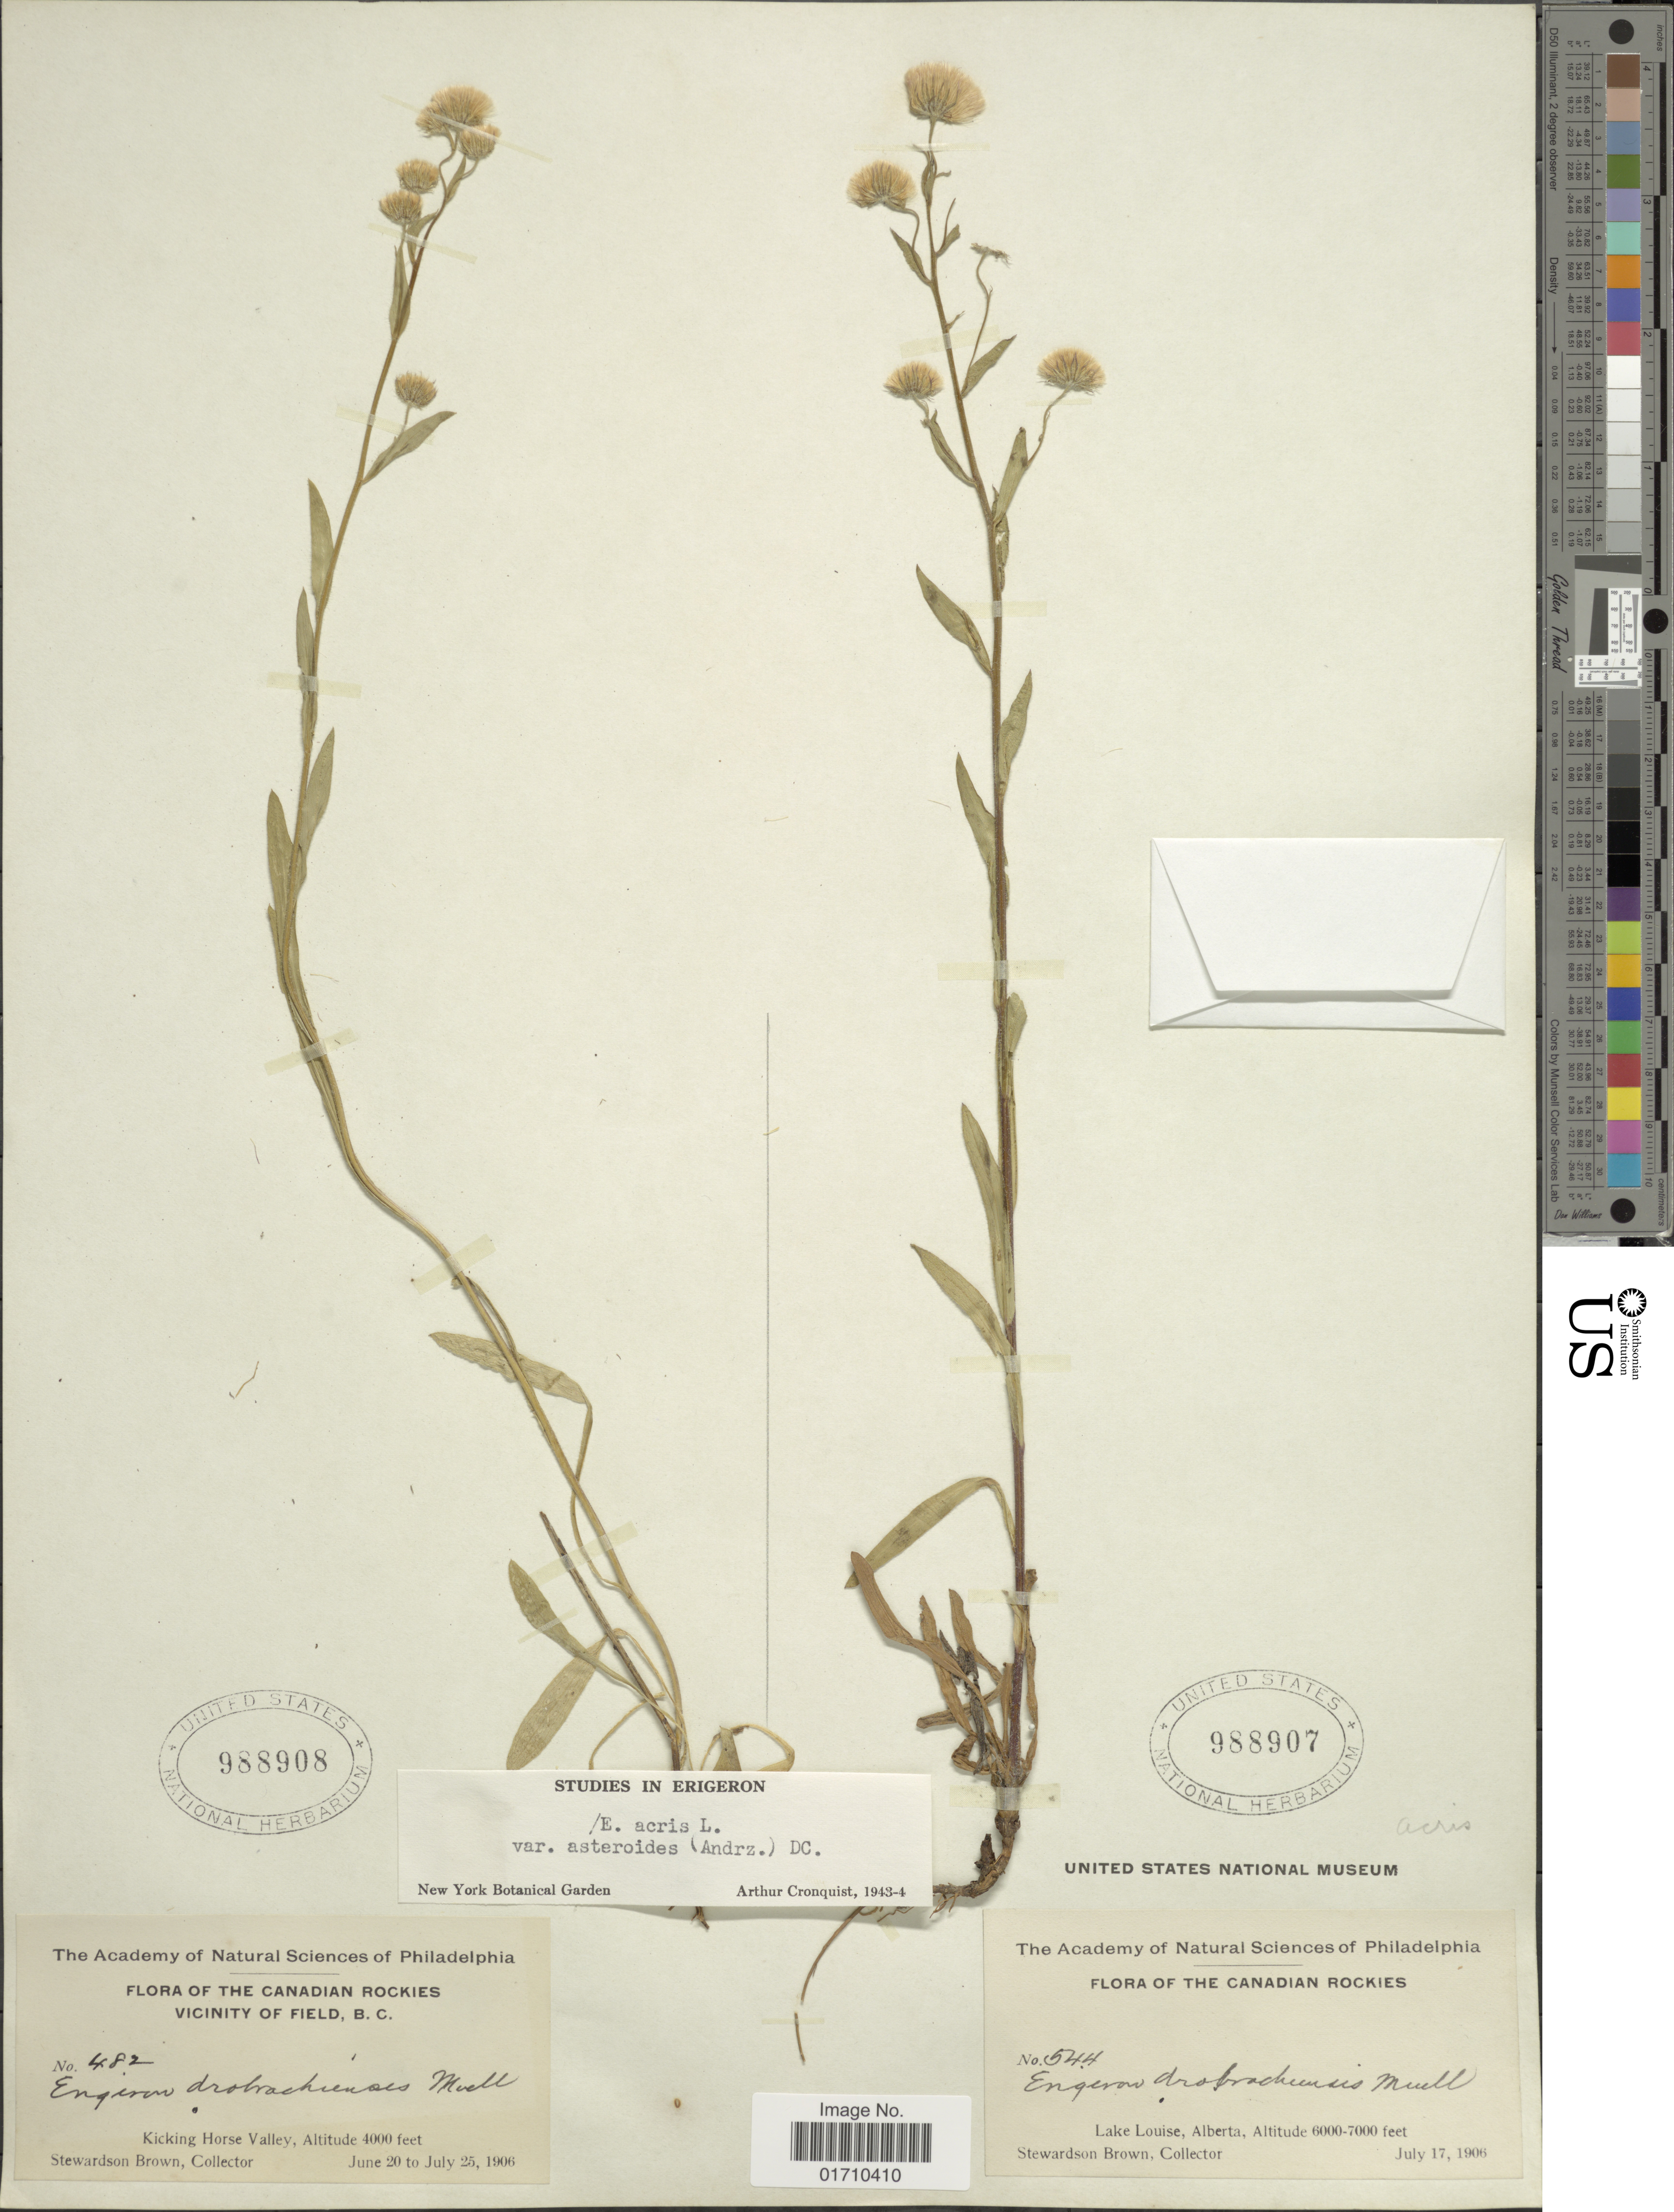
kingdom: Plantae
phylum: Tracheophyta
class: Magnoliopsida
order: Asterales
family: Asteraceae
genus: Erigeron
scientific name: Erigeron acris var. asteroides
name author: (Andrz.) DC.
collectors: S. Brown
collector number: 544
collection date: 1906-07-17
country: Canada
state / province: Alberta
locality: The Canadian Rockies, lake Louise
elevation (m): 1829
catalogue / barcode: US 988907